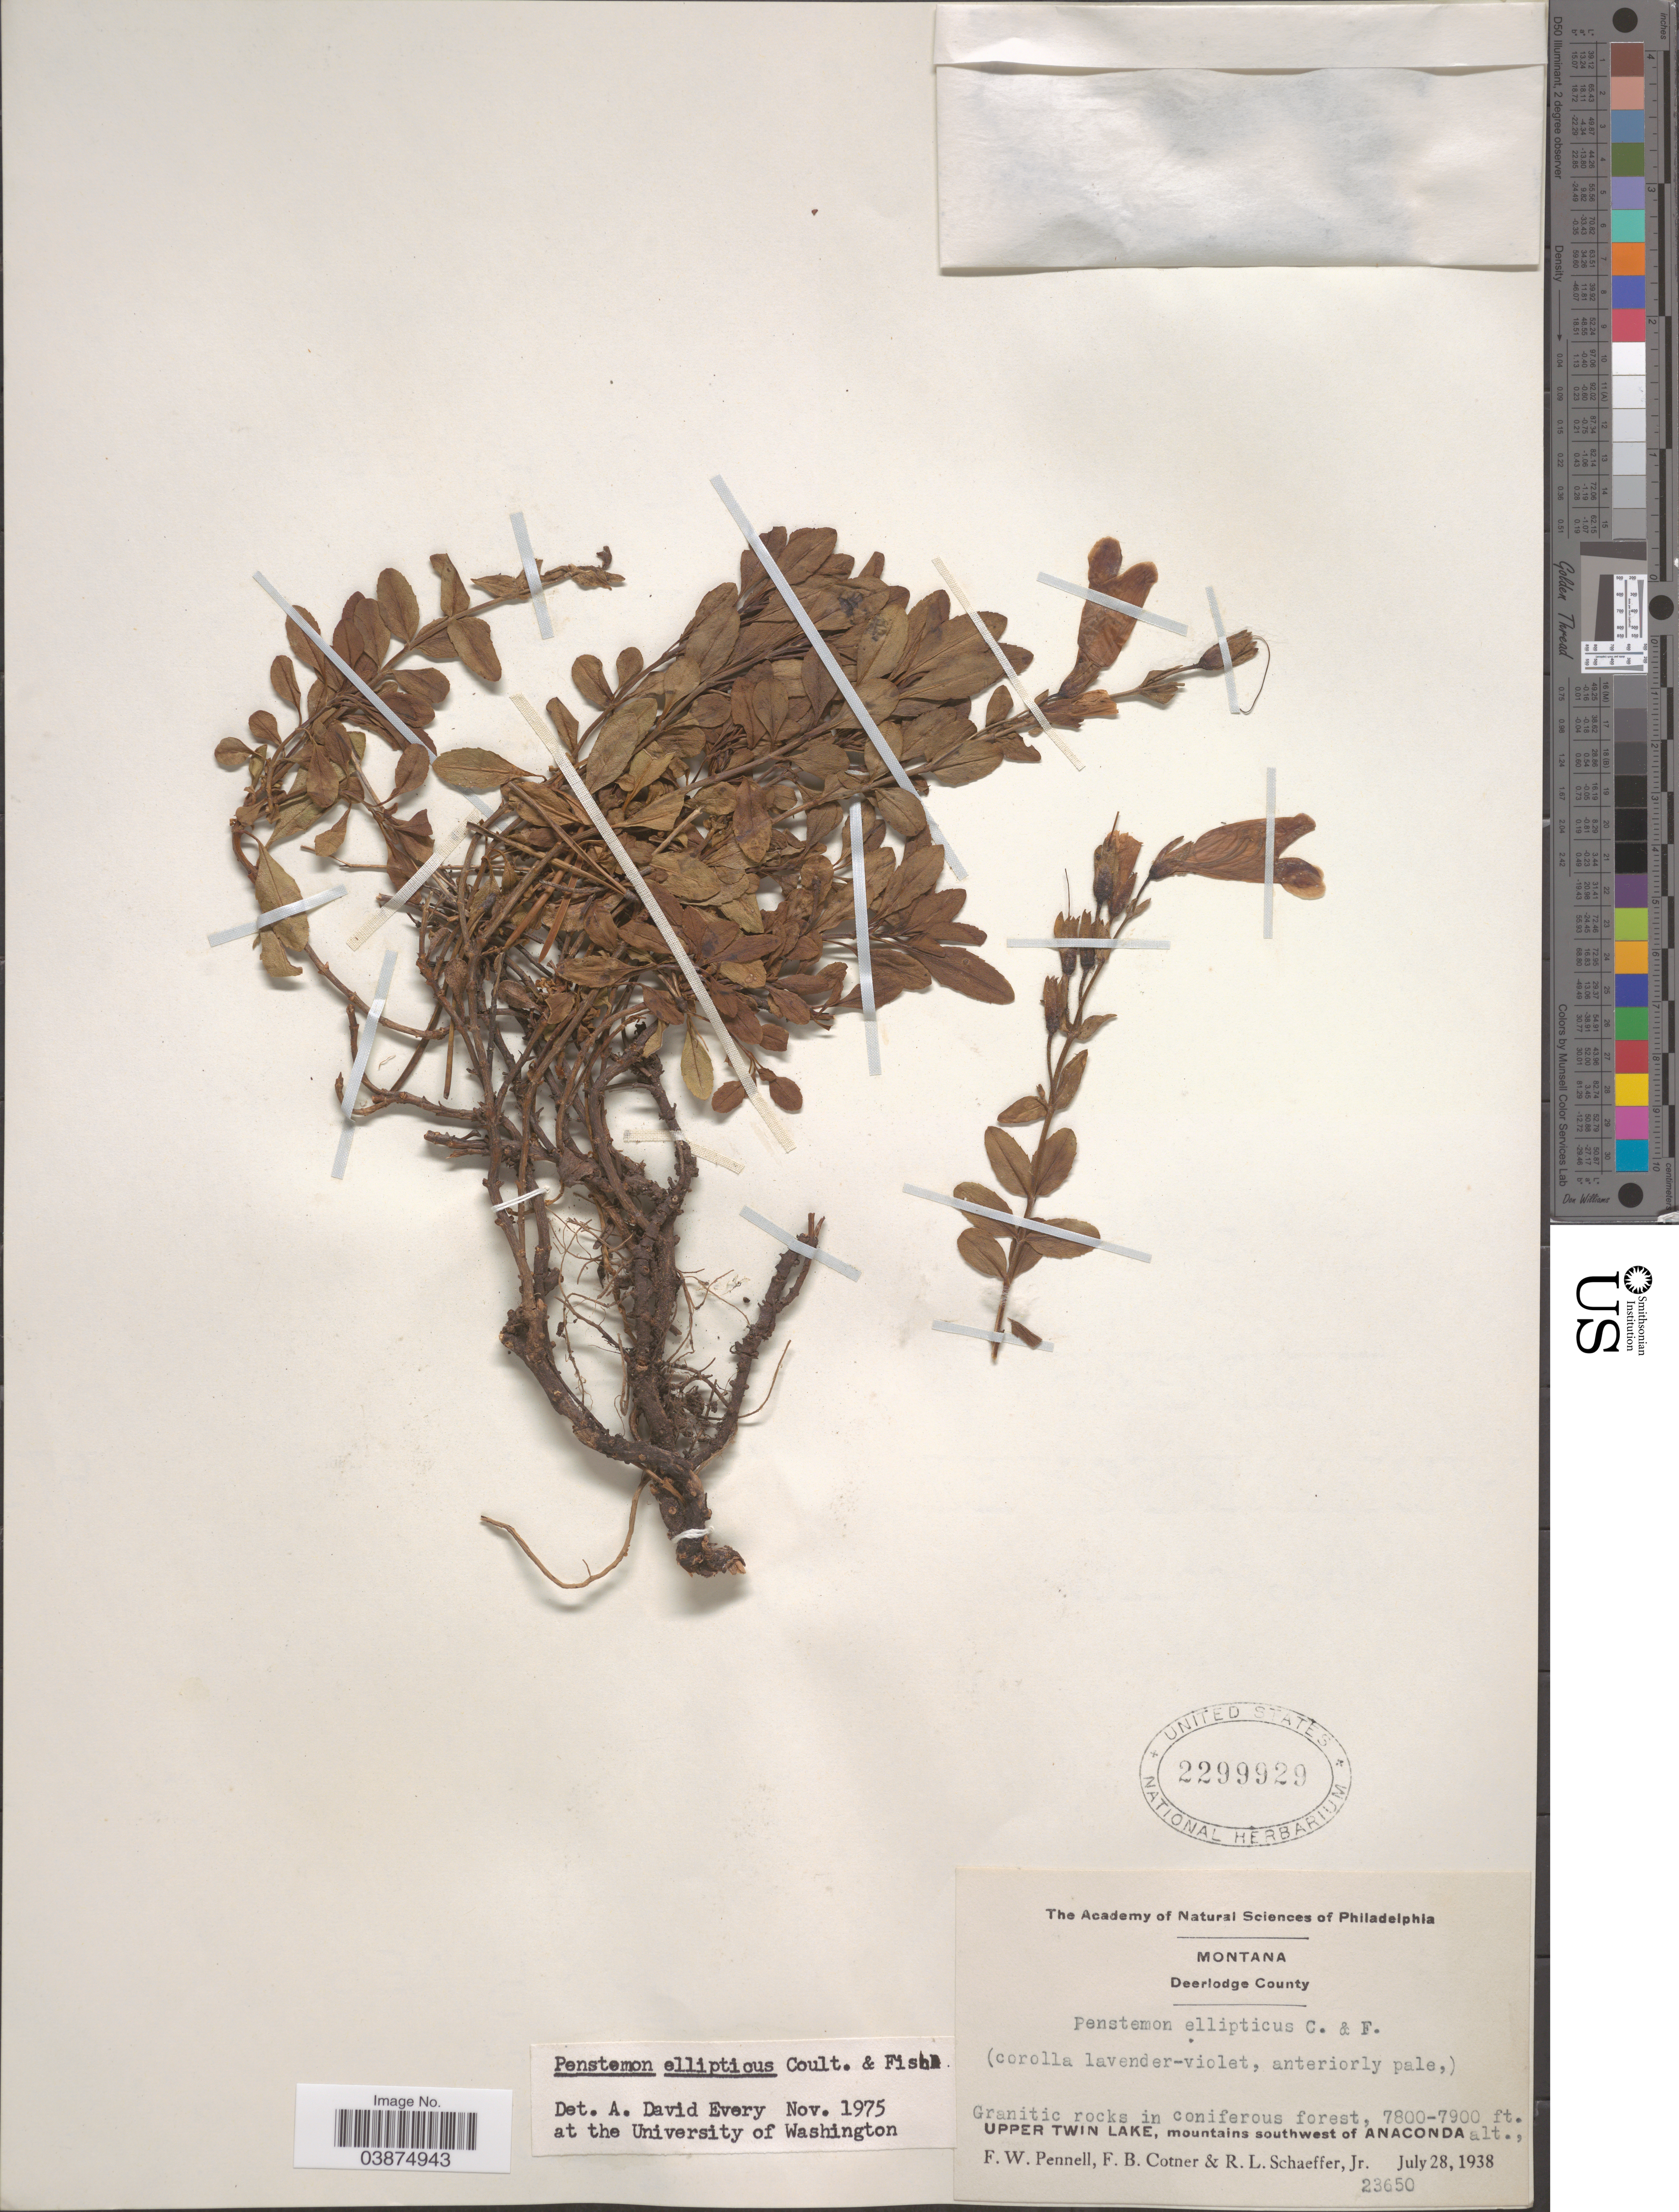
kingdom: Plantae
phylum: Tracheophyta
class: Magnoliopsida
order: Lamiales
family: Plantaginaceae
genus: Penstemon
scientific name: Penstemon ellipticus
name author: Greene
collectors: F. W. Pennell, F. Cotner & R. L. Schaeffer Jr.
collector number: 23650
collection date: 1938-07-28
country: United States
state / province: Montana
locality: Deerlodge County. Upper Twin Lake, mountains southwest of Anaconda.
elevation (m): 2377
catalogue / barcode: US 2299929